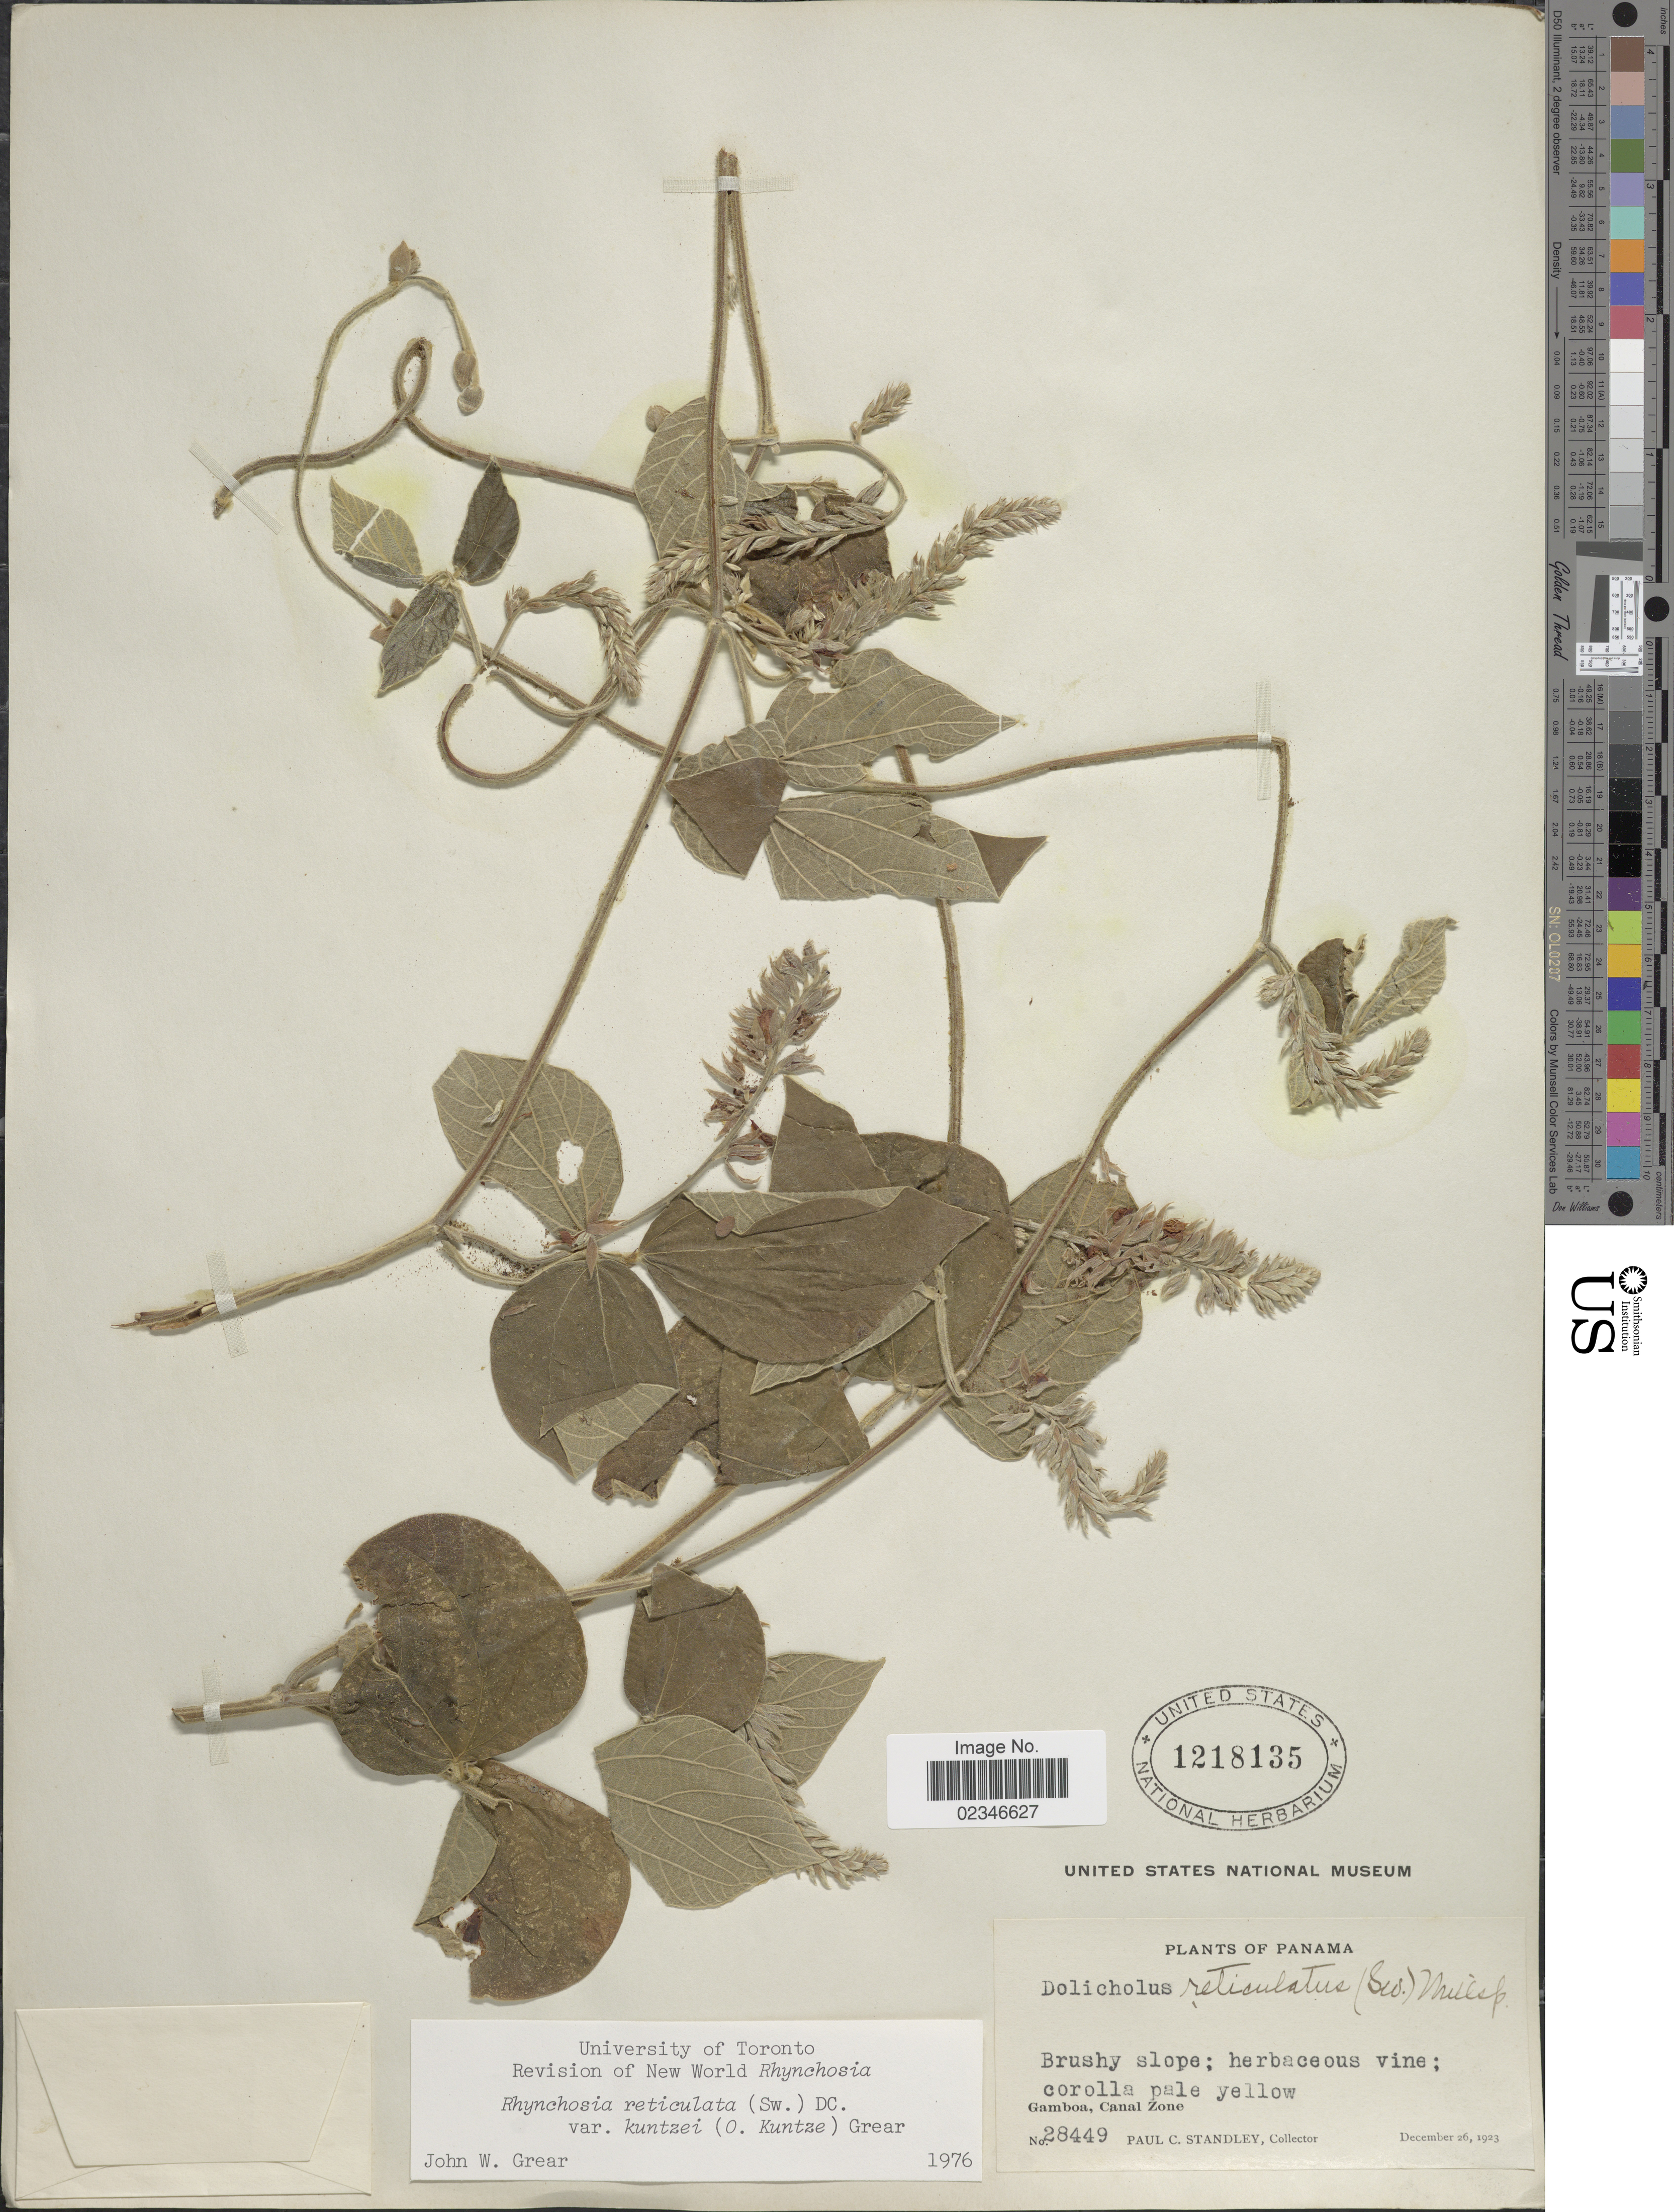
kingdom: Plantae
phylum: Tracheophyta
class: Magnoliopsida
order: Fabales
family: Fabaceae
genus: Rhynchosia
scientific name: Rhynchosia reticulata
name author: (Sw.) DC.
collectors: P. C. Standley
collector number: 28449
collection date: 1923-12-26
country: Panama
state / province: Colón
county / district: Canal Zone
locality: Gamboa, Canal Zone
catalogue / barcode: US 1218135